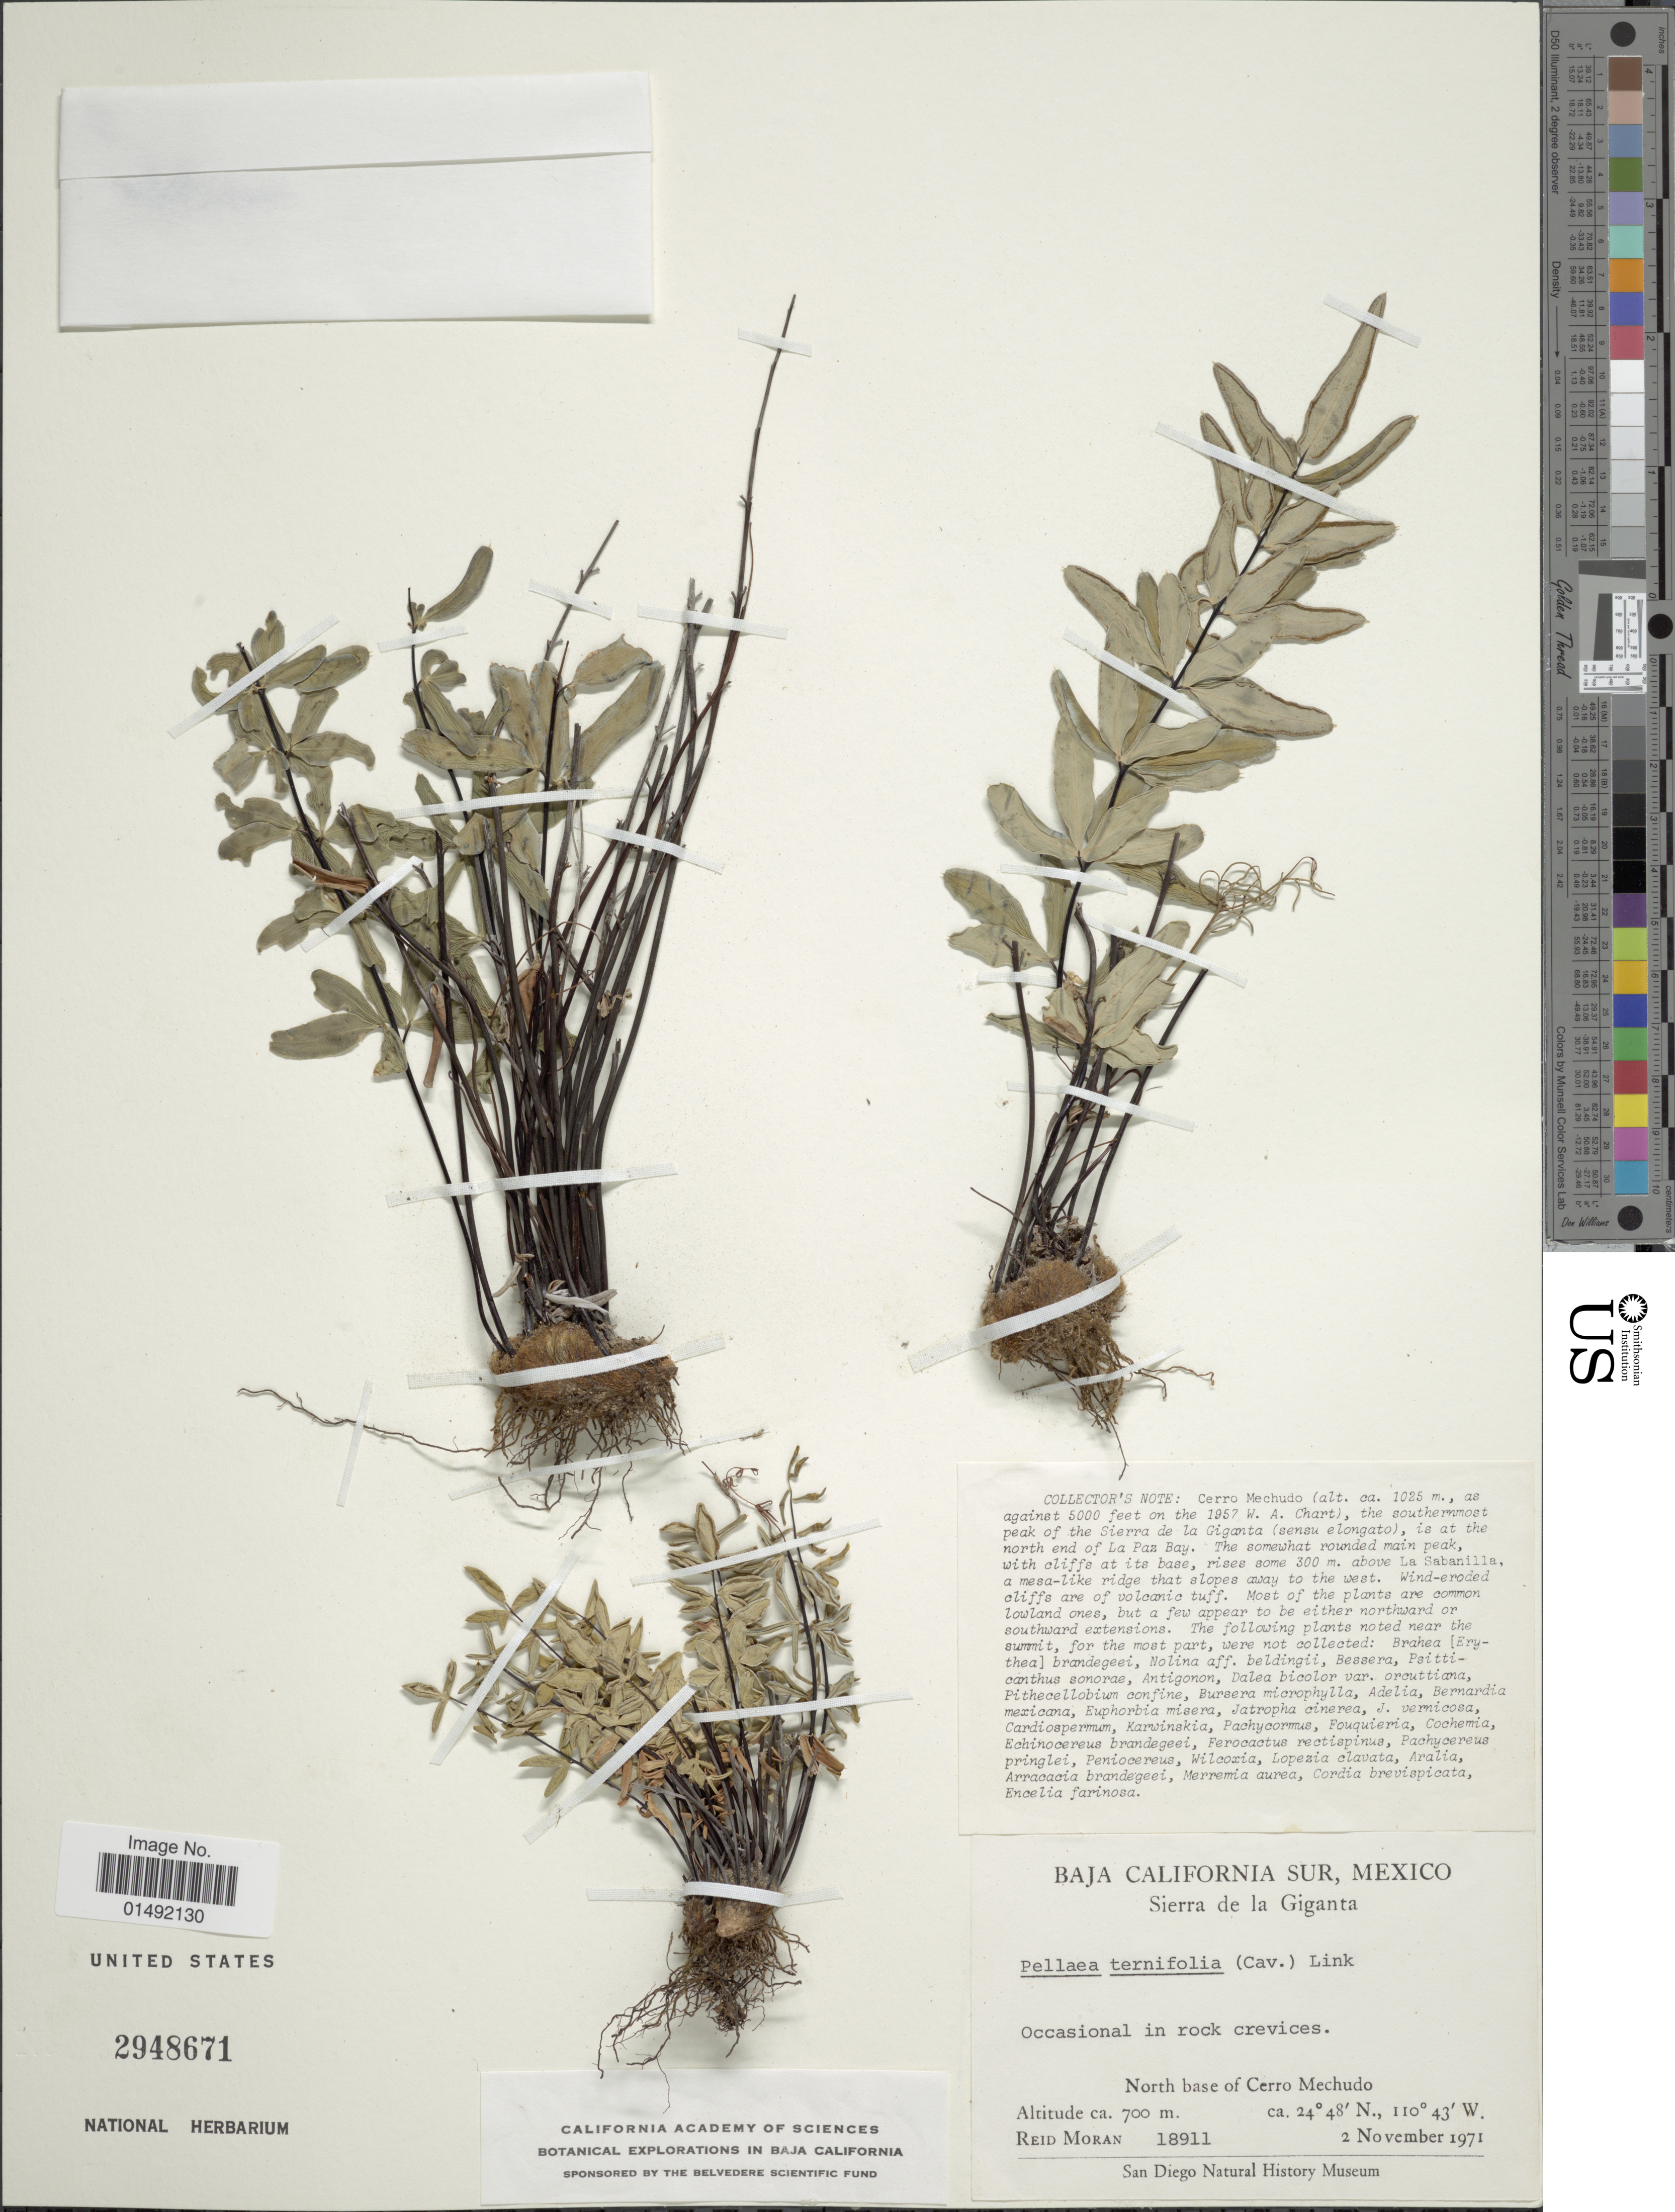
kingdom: Plantae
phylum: Tracheophyta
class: Polypodiopsida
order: Polypodiales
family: Pteridaceae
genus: Pellaea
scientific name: Pellaea ternifolia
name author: (Cav.) Link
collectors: R. V. Moran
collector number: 18911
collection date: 1971-11-02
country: Mexico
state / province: Baja California Sur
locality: Baja California Sur, Sierra de la Giganta, North base of Cerro Mechudo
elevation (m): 700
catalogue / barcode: US 2948671